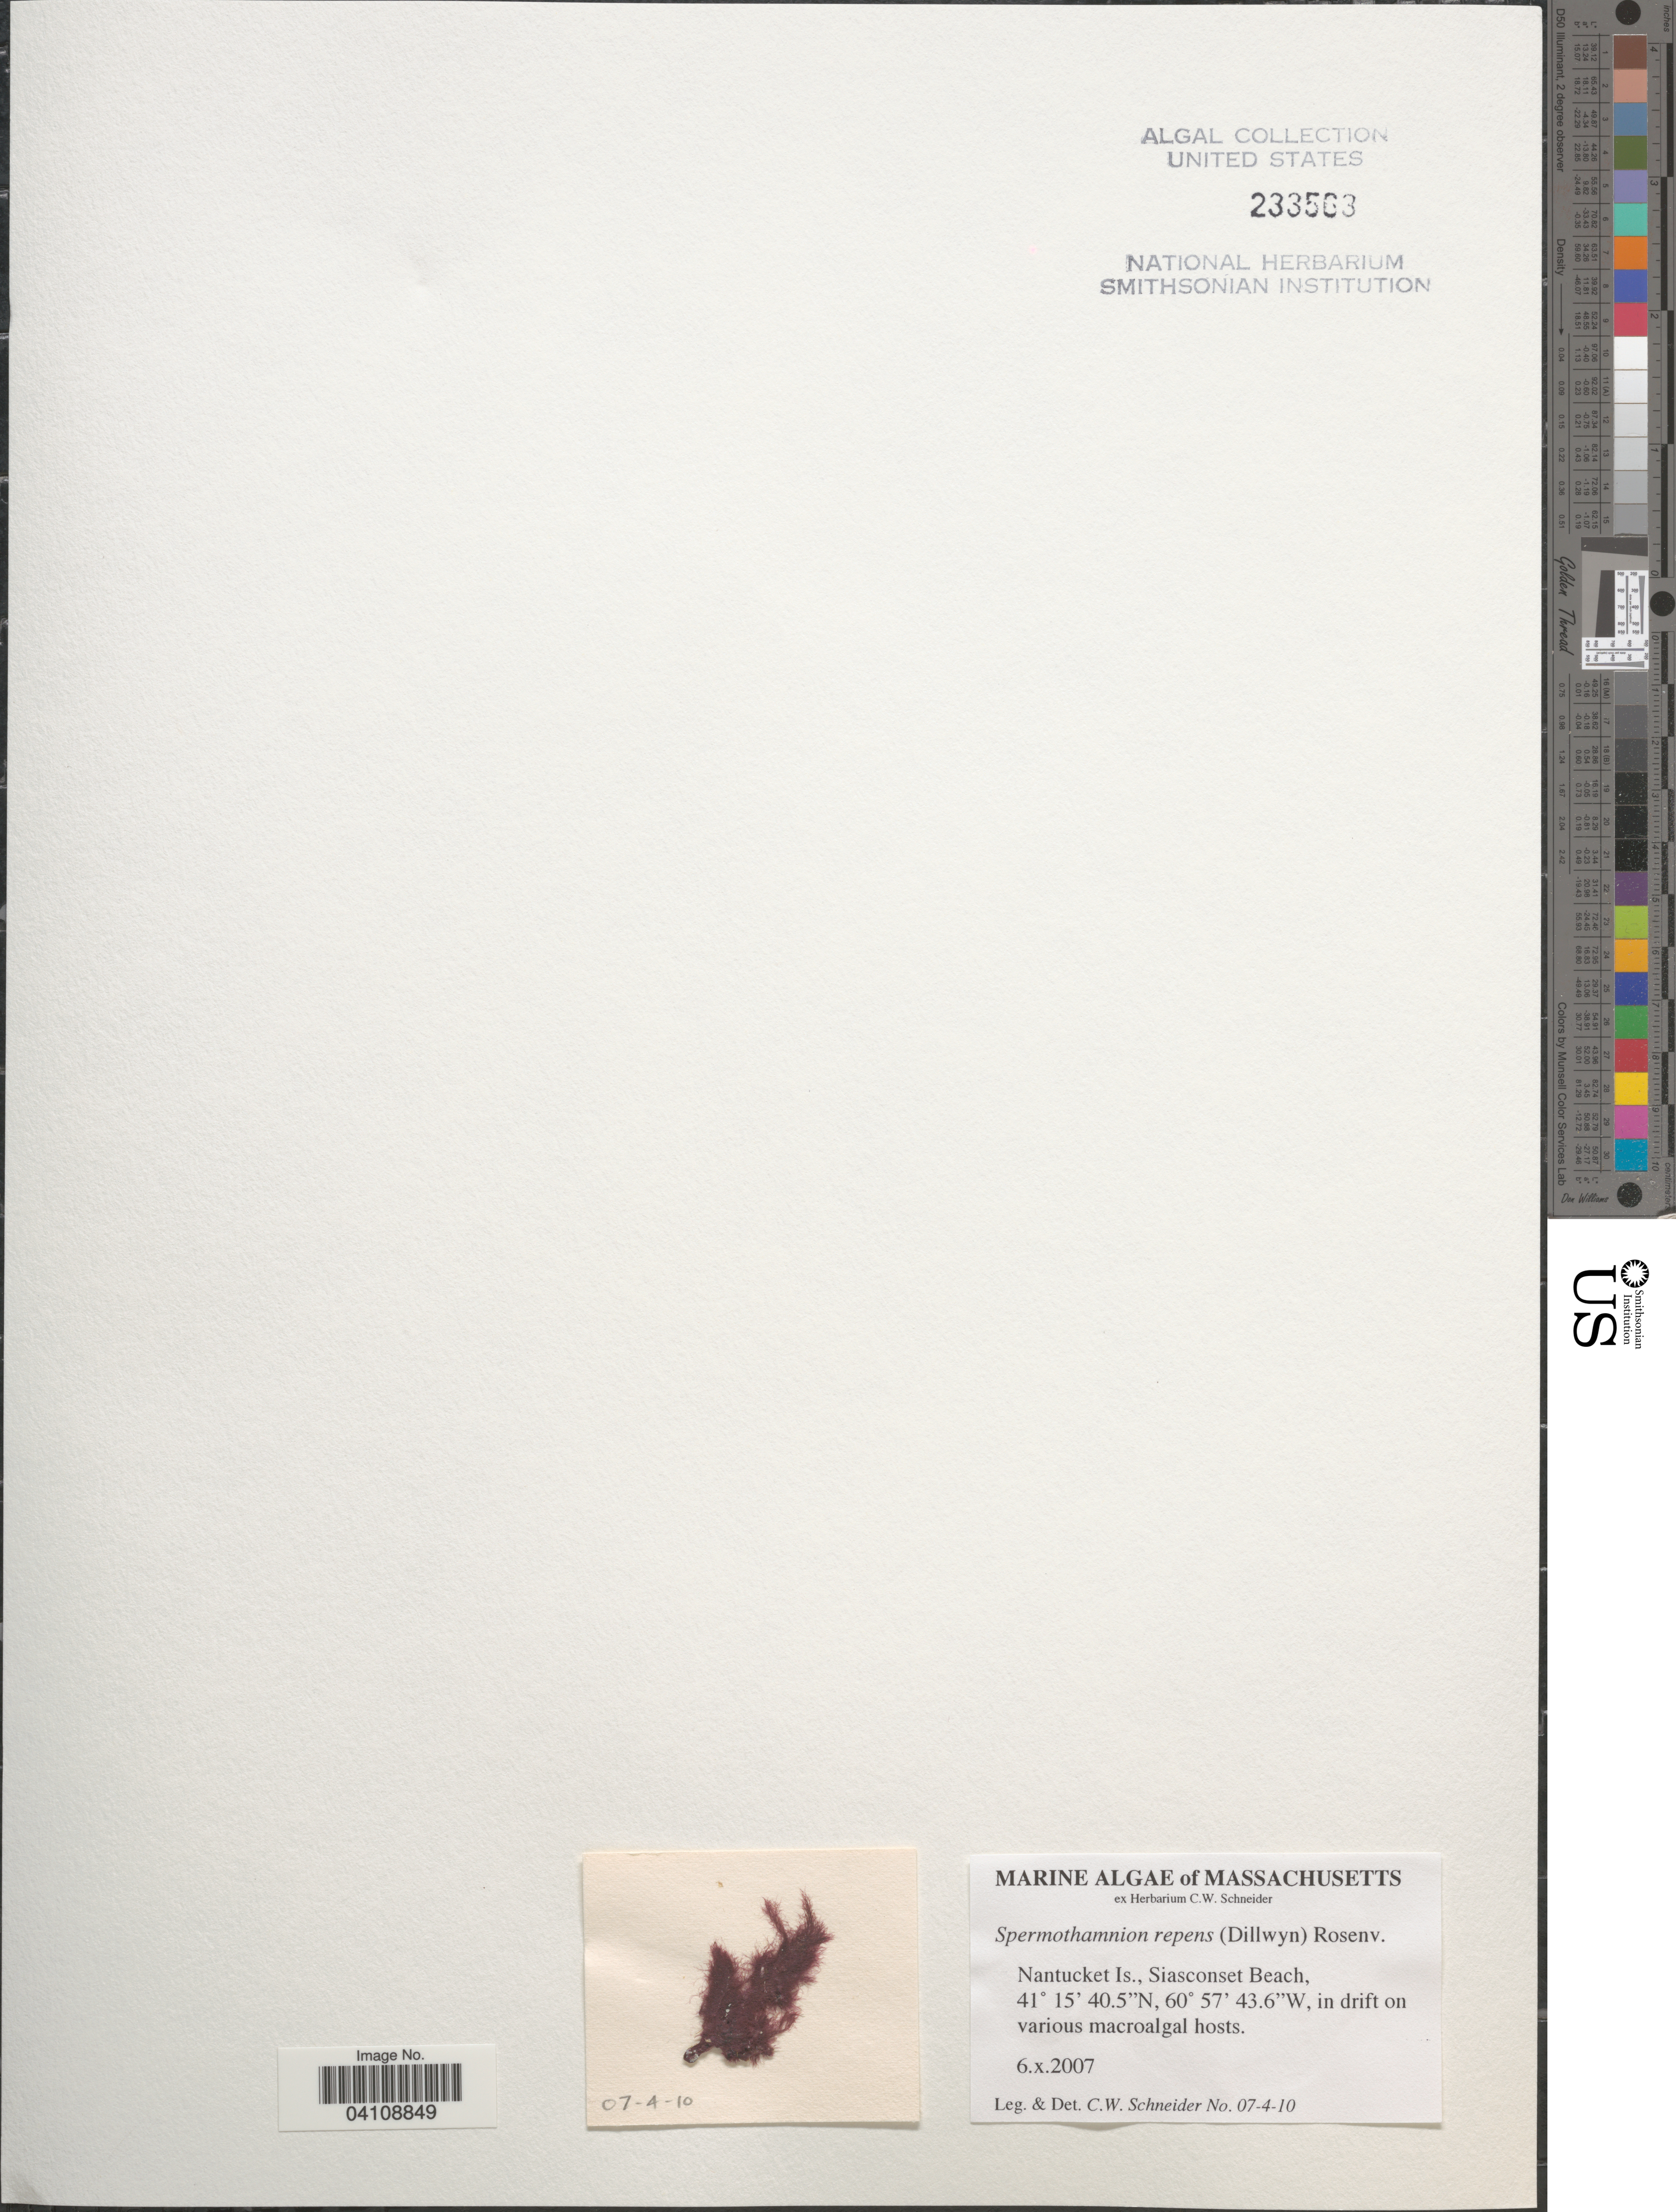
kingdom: Plantae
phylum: Rhodophyta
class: Florideophyceae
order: Ceramiales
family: Wrangeliaceae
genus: Spermothamnion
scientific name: Spermothamnion repens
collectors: C. W.Schneider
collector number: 07-4-10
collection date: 2007-10-06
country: United States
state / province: Massachusetts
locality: Nantucket Is., Siasconset Beach.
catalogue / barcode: US 233563